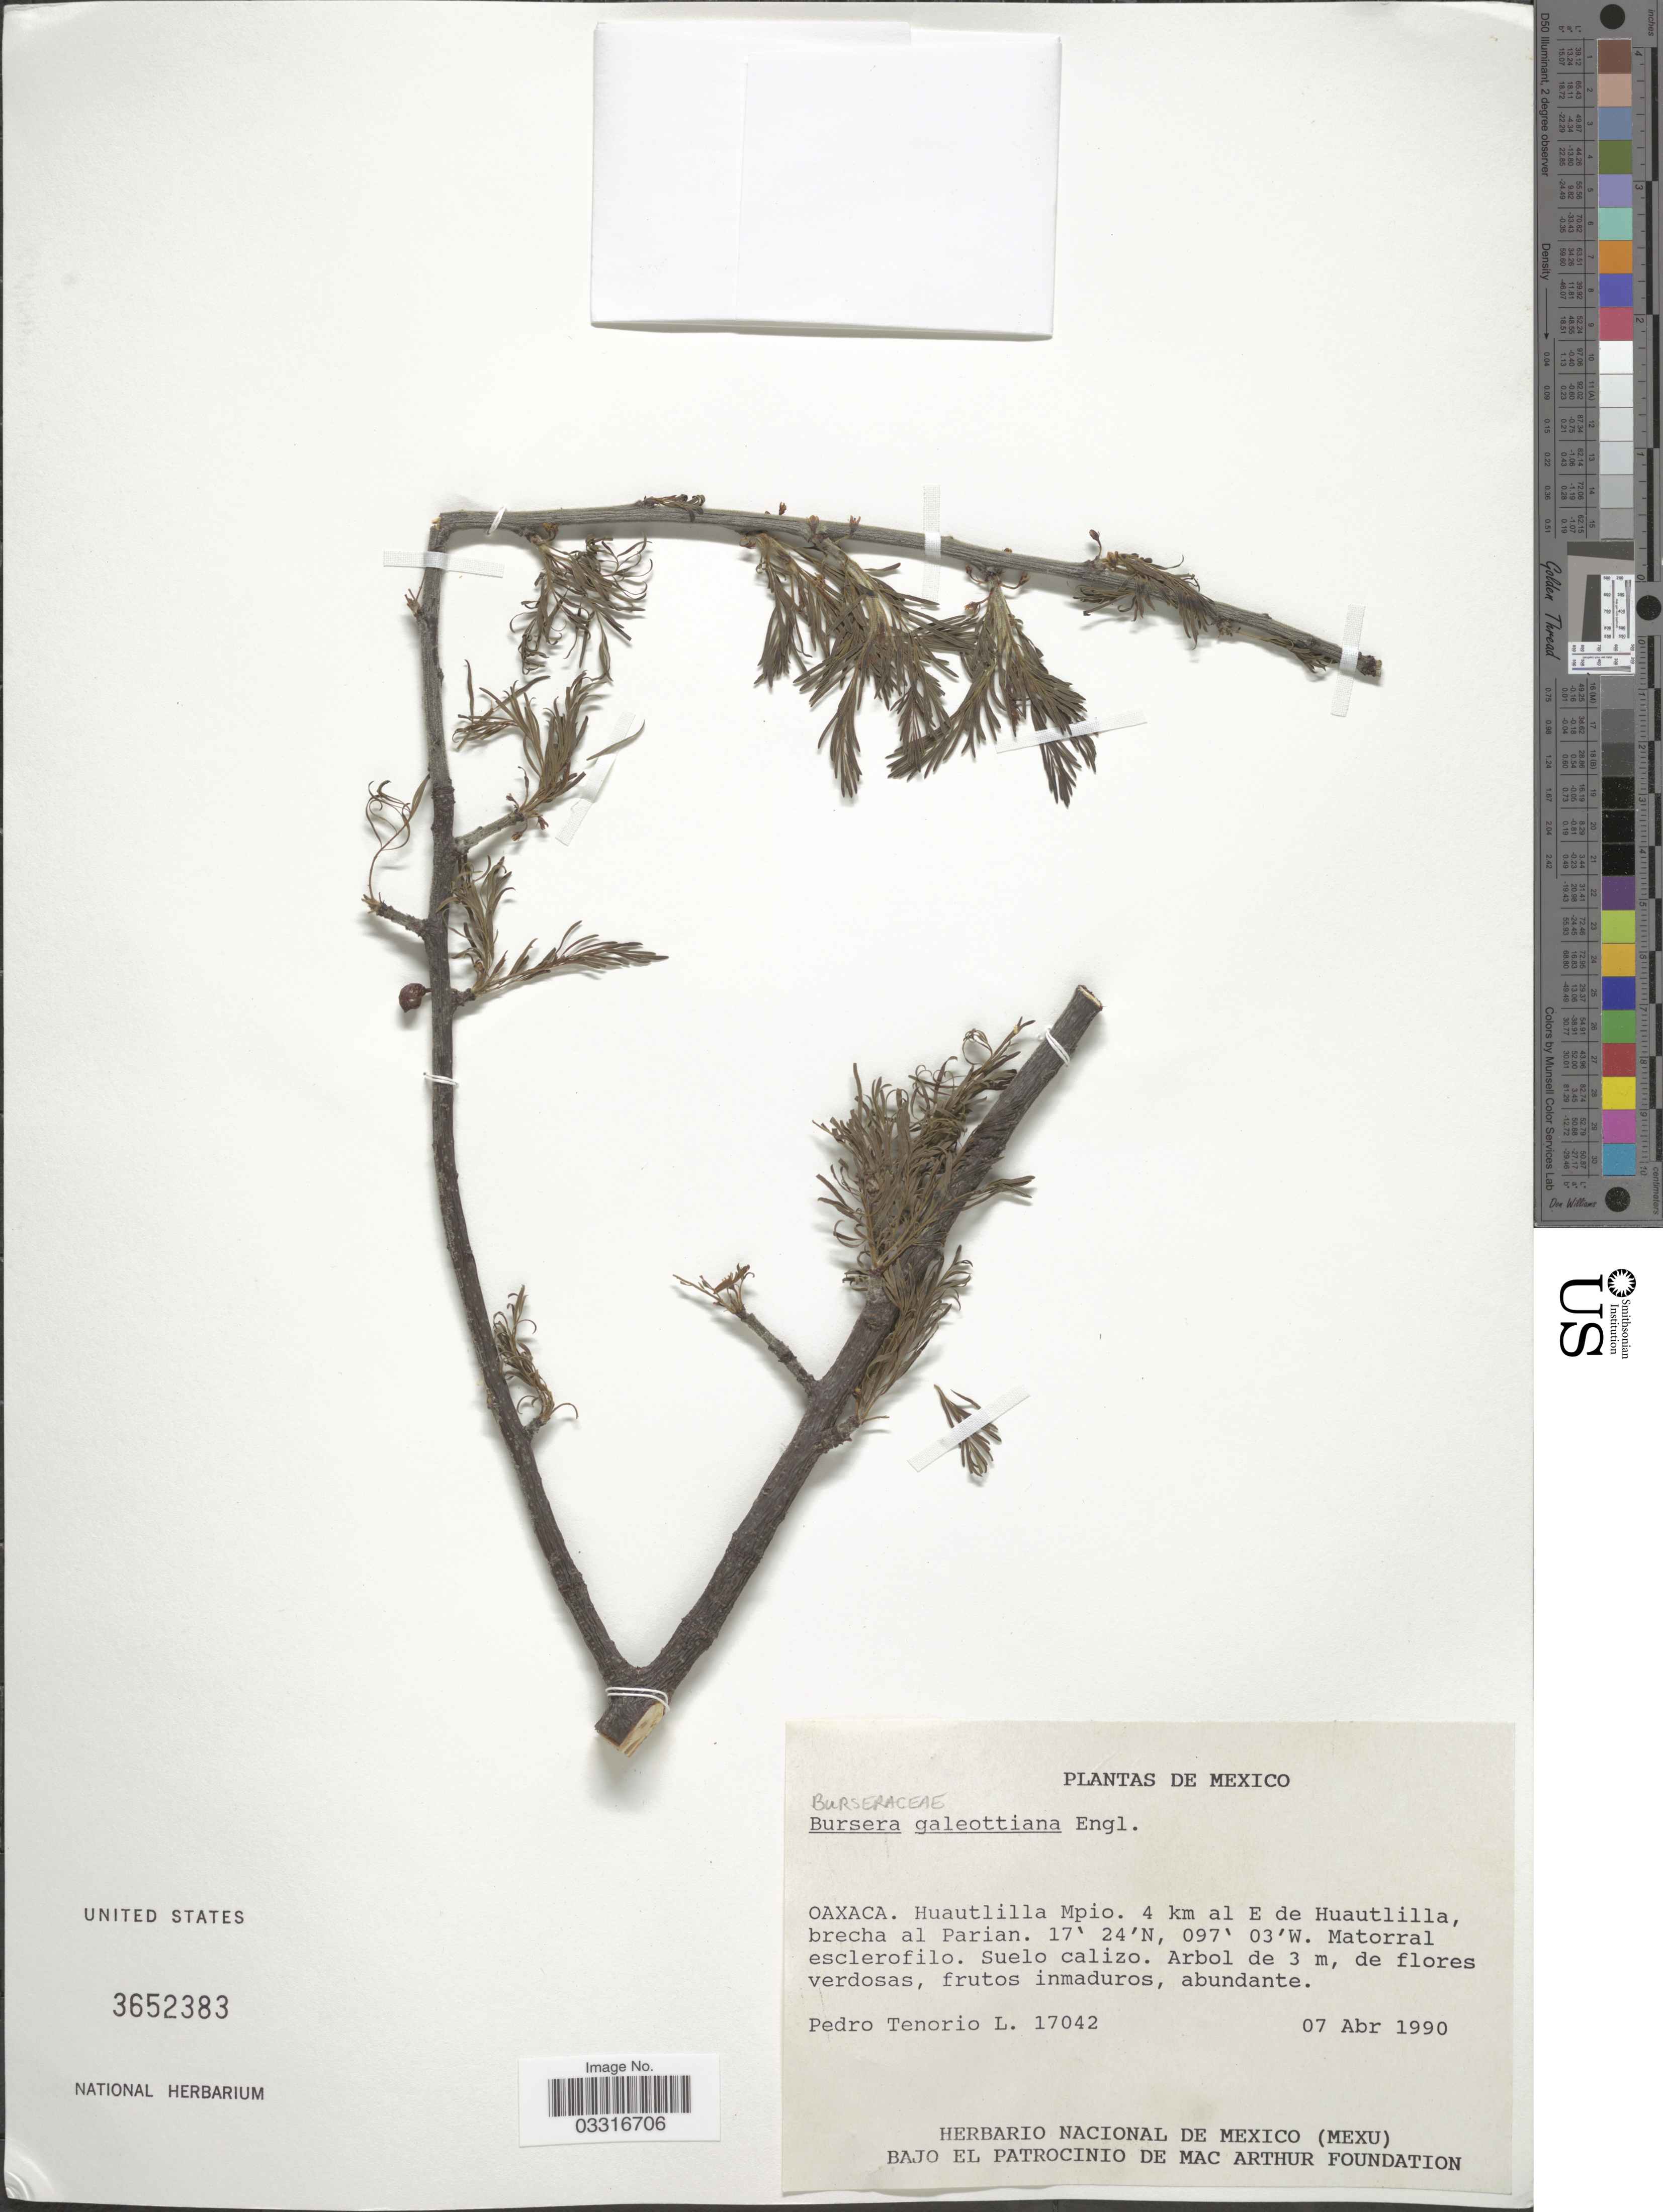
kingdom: Plantae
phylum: Tracheophyta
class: Magnoliopsida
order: Sapindales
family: Burseraceae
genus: Bursera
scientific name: Bursera galeottiana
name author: Engl.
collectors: P. Tenorio L.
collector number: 17042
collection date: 1990-04-07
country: Mexico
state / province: Oaxaca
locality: Huautlilla Mpio. 4 km al E de Huautlilla, brecha al Parian.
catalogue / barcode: US 3652383